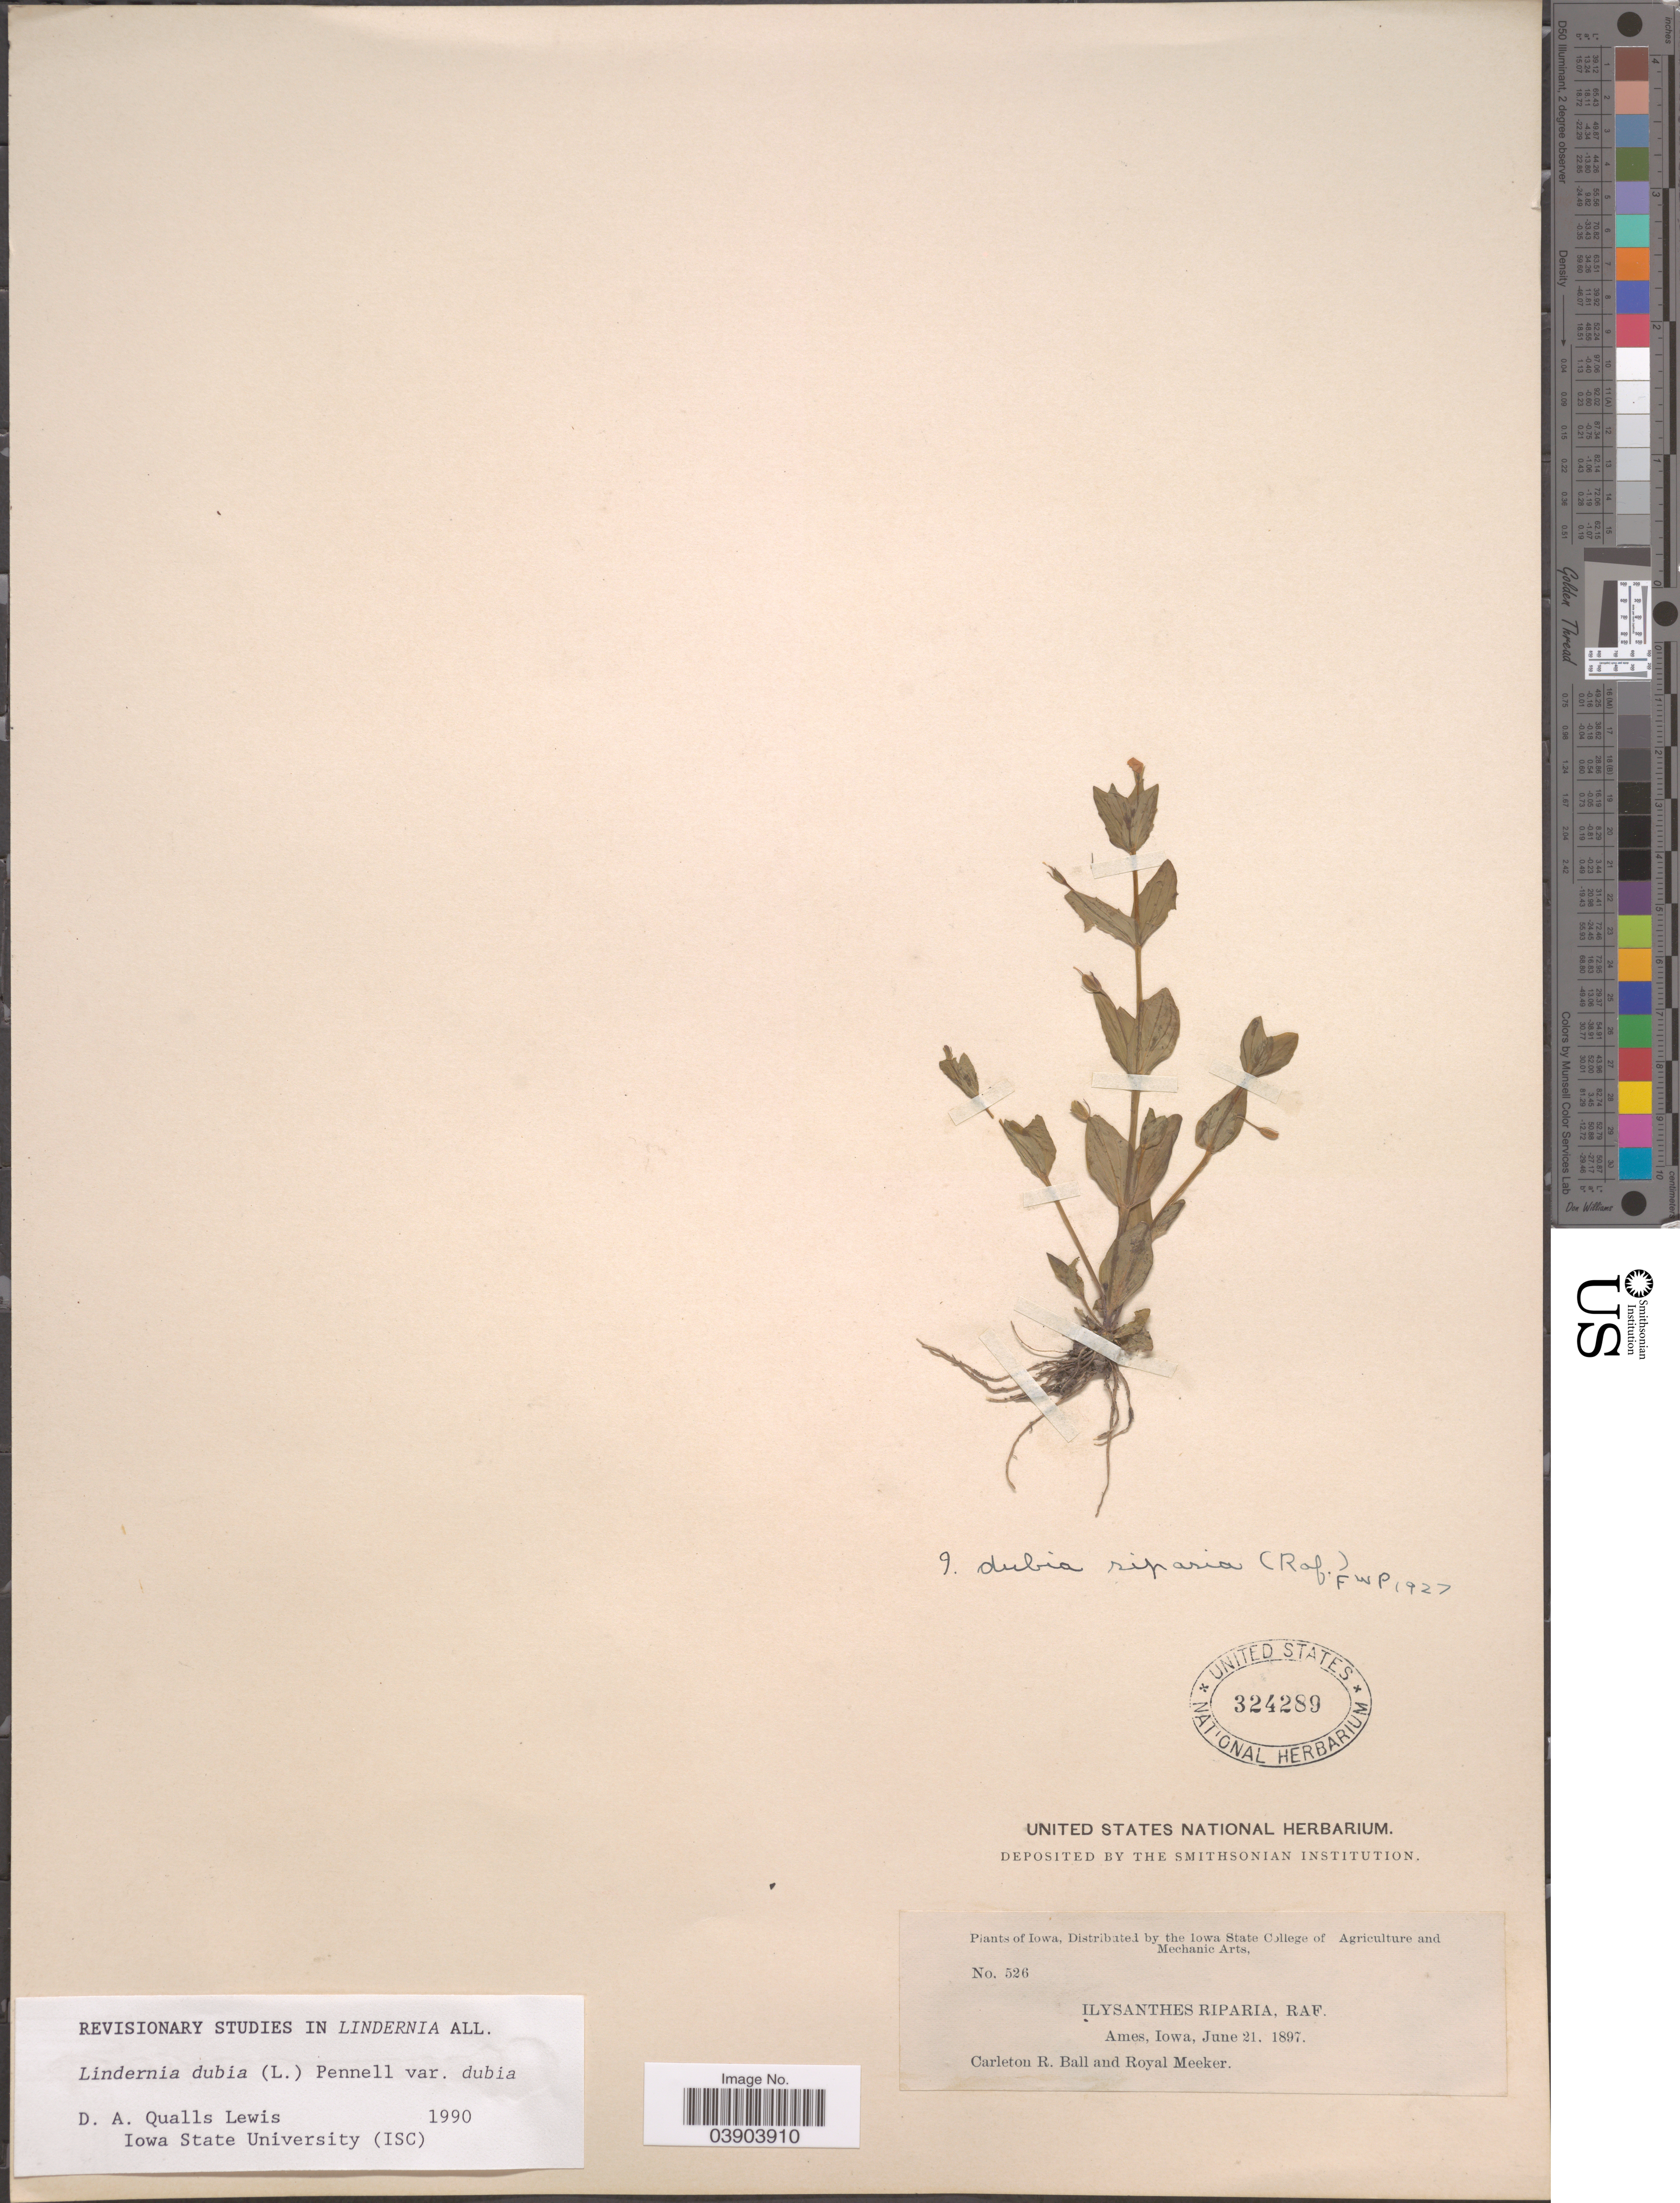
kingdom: Plantae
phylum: Tracheophyta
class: Magnoliopsida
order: Lamiales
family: Linderniaceae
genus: Lindernia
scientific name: Lindernia dubia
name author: (L.) Pennell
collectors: R. H. Ball & R. Meeker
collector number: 526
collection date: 1897-06-21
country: United States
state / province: Iowa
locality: Ames.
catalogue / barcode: US 324289